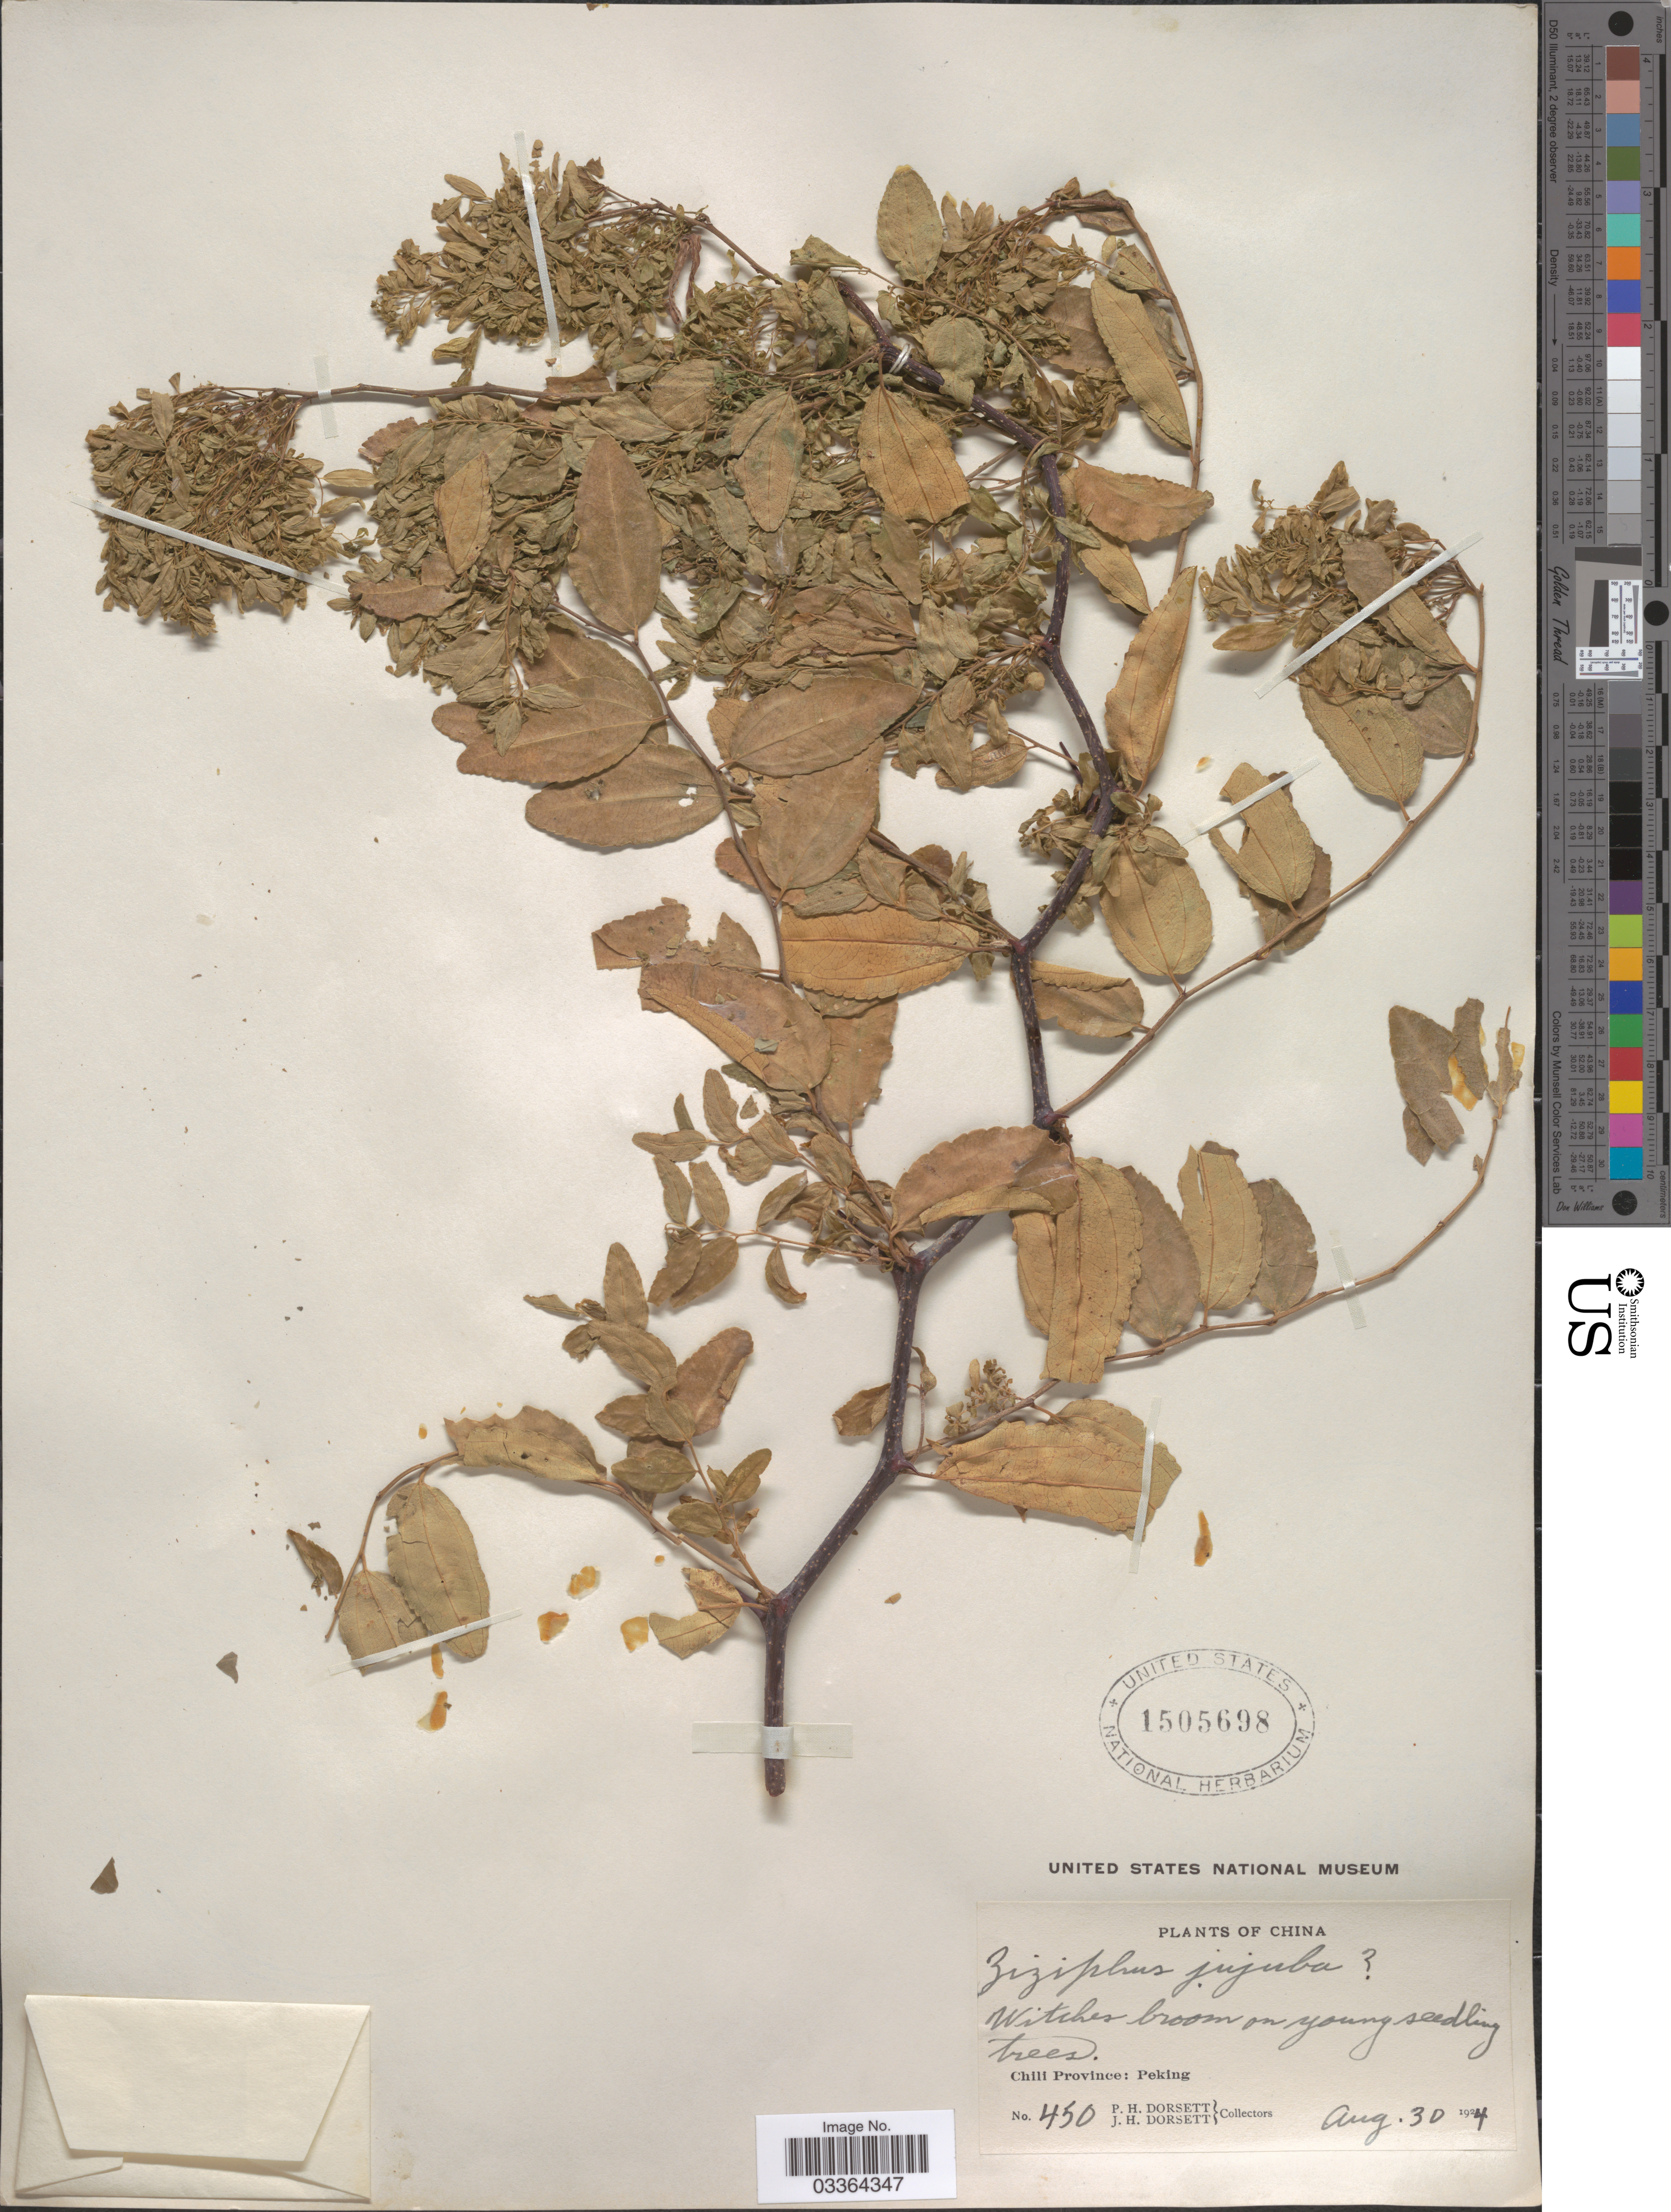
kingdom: Plantae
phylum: Tracheophyta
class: Magnoliopsida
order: Rosales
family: Rhamnaceae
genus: Ziziphus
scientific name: Ziziphus jujuba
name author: Mill.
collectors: P. H. Dorsett & J. Dorsett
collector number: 450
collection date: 1924-08-30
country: China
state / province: Beijing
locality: Chili Province: Peking.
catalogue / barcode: US 1505698